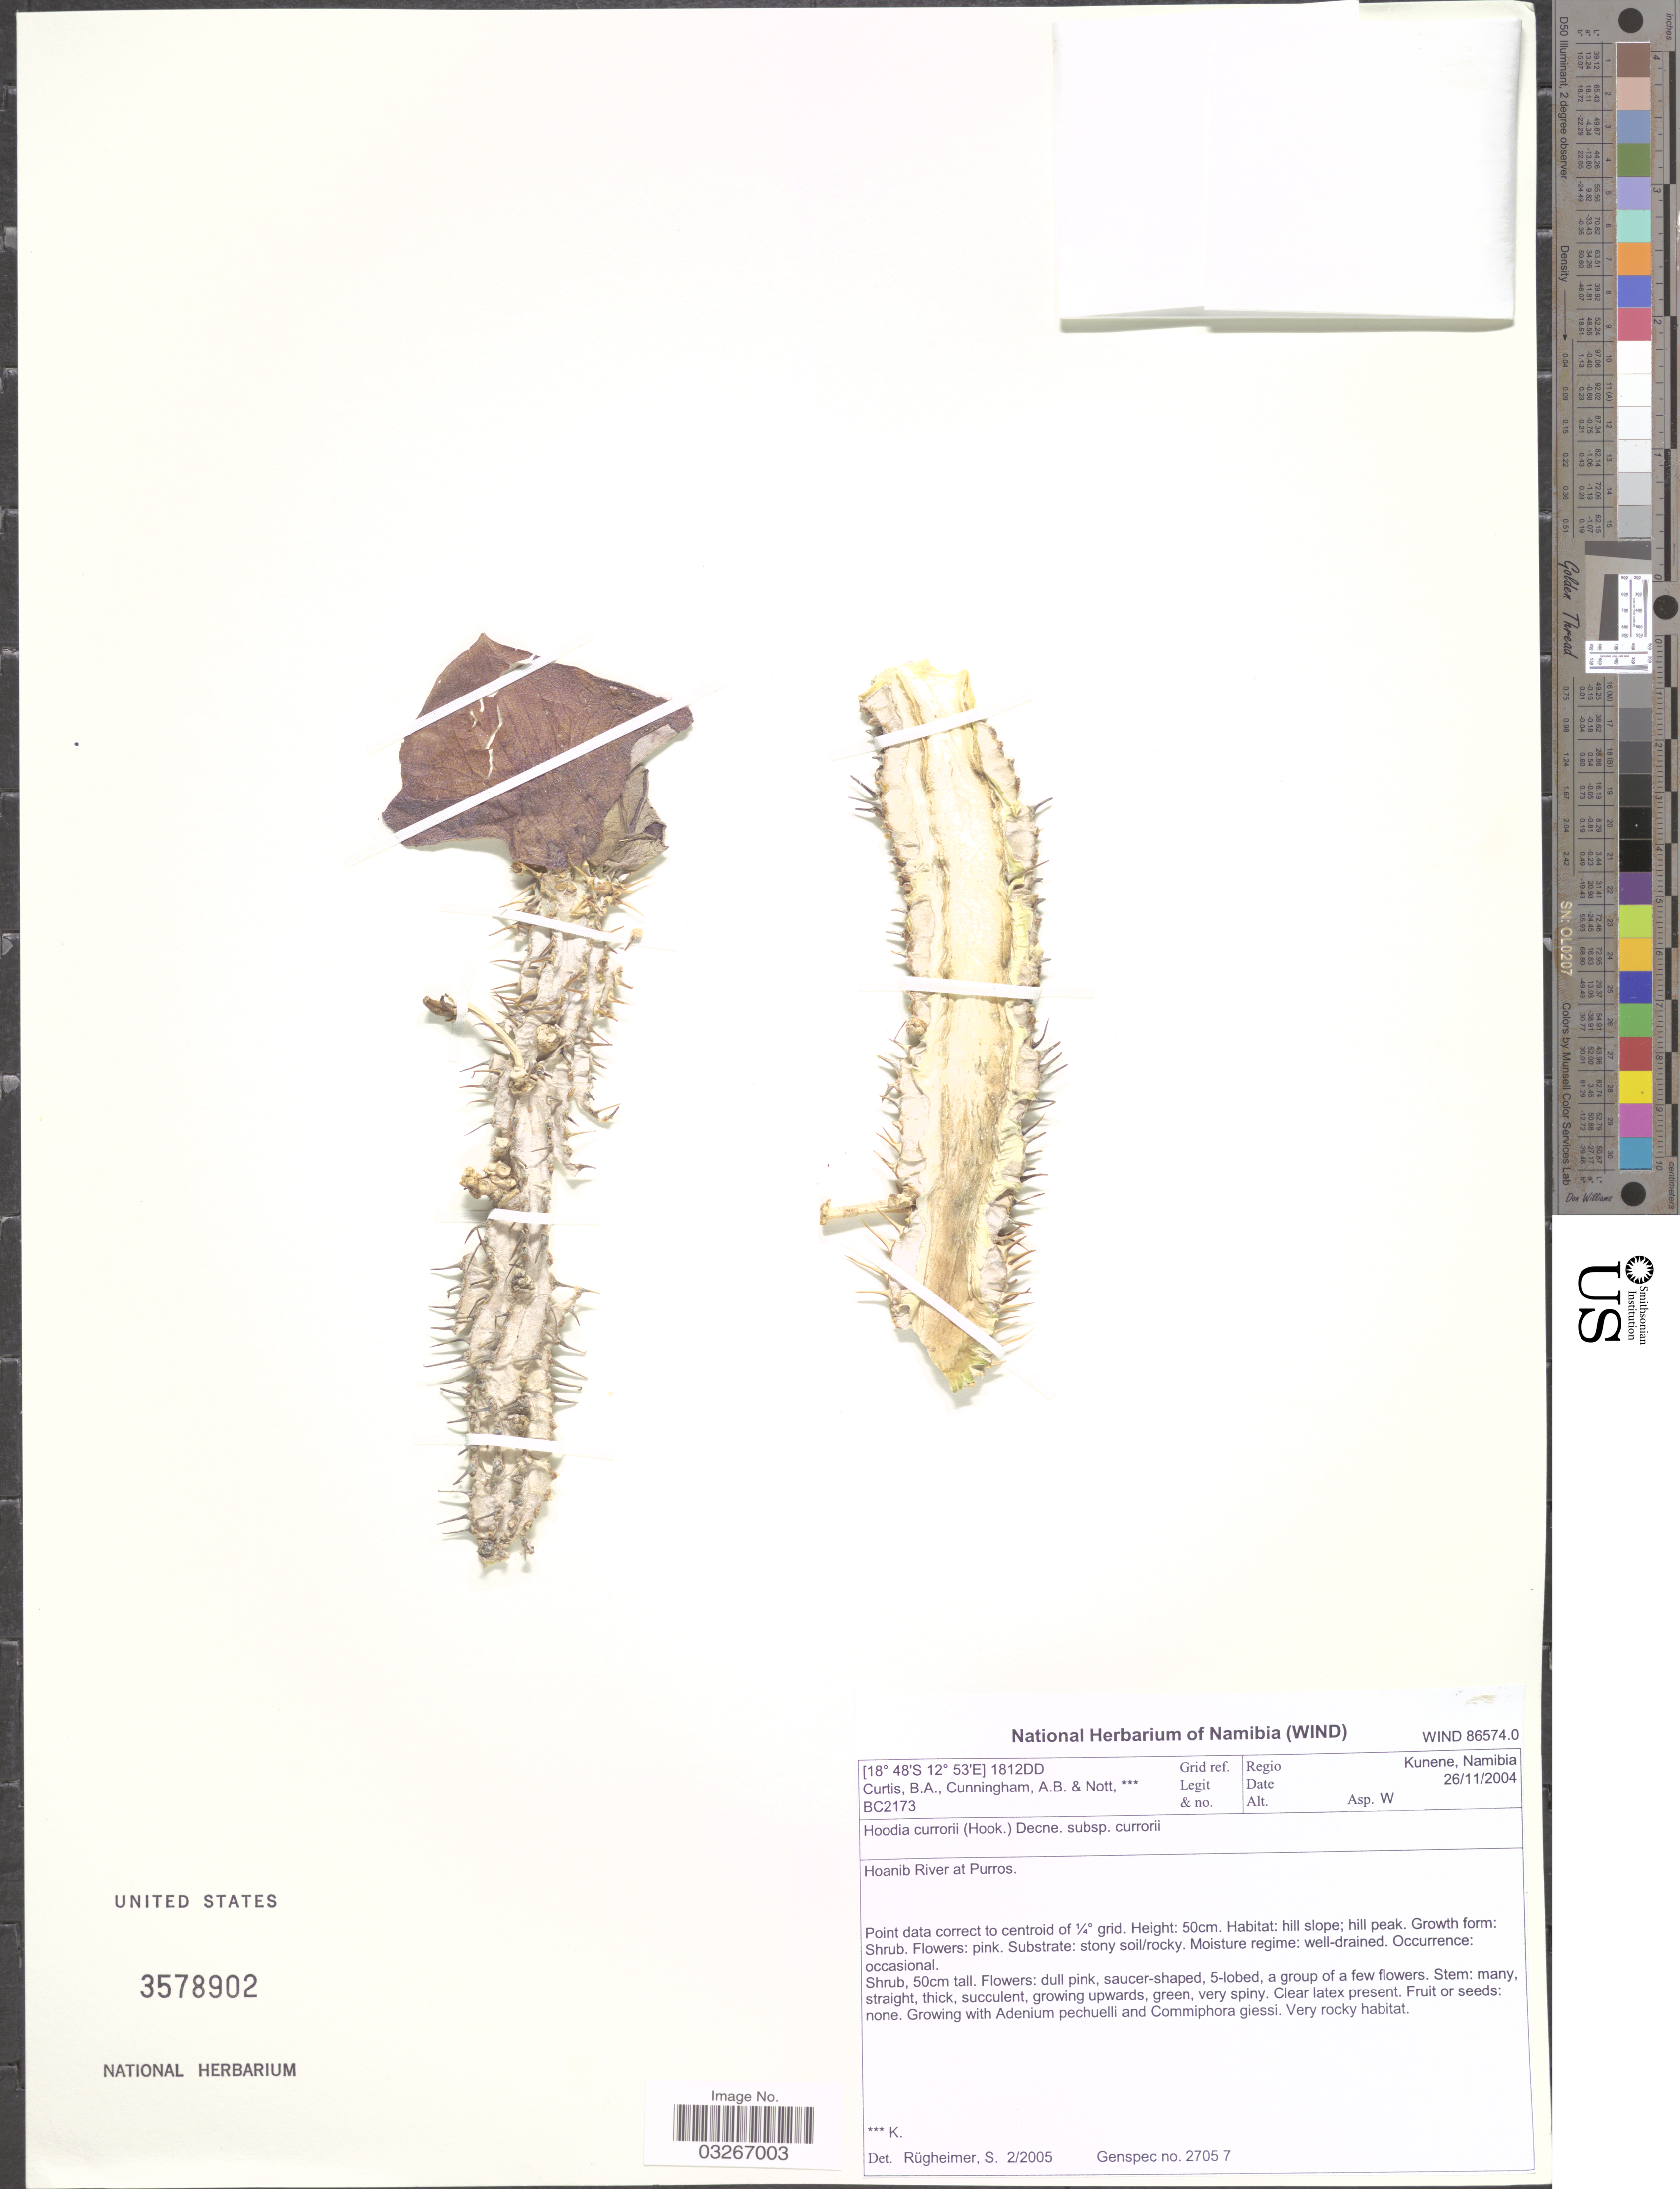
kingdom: Plantae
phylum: Tracheophyta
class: Magnoliopsida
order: Gentianales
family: Apocynaceae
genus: Hoodia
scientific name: Hoodia currori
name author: Decne.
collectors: B. A. Curtis, A. B. Cunningham & K. Nott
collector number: BC2173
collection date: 2004-11-26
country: Namibia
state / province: Kunene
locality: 1812DD Grid ref. Regio Kunene. Hoanib River at Purros.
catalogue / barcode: US 3578902